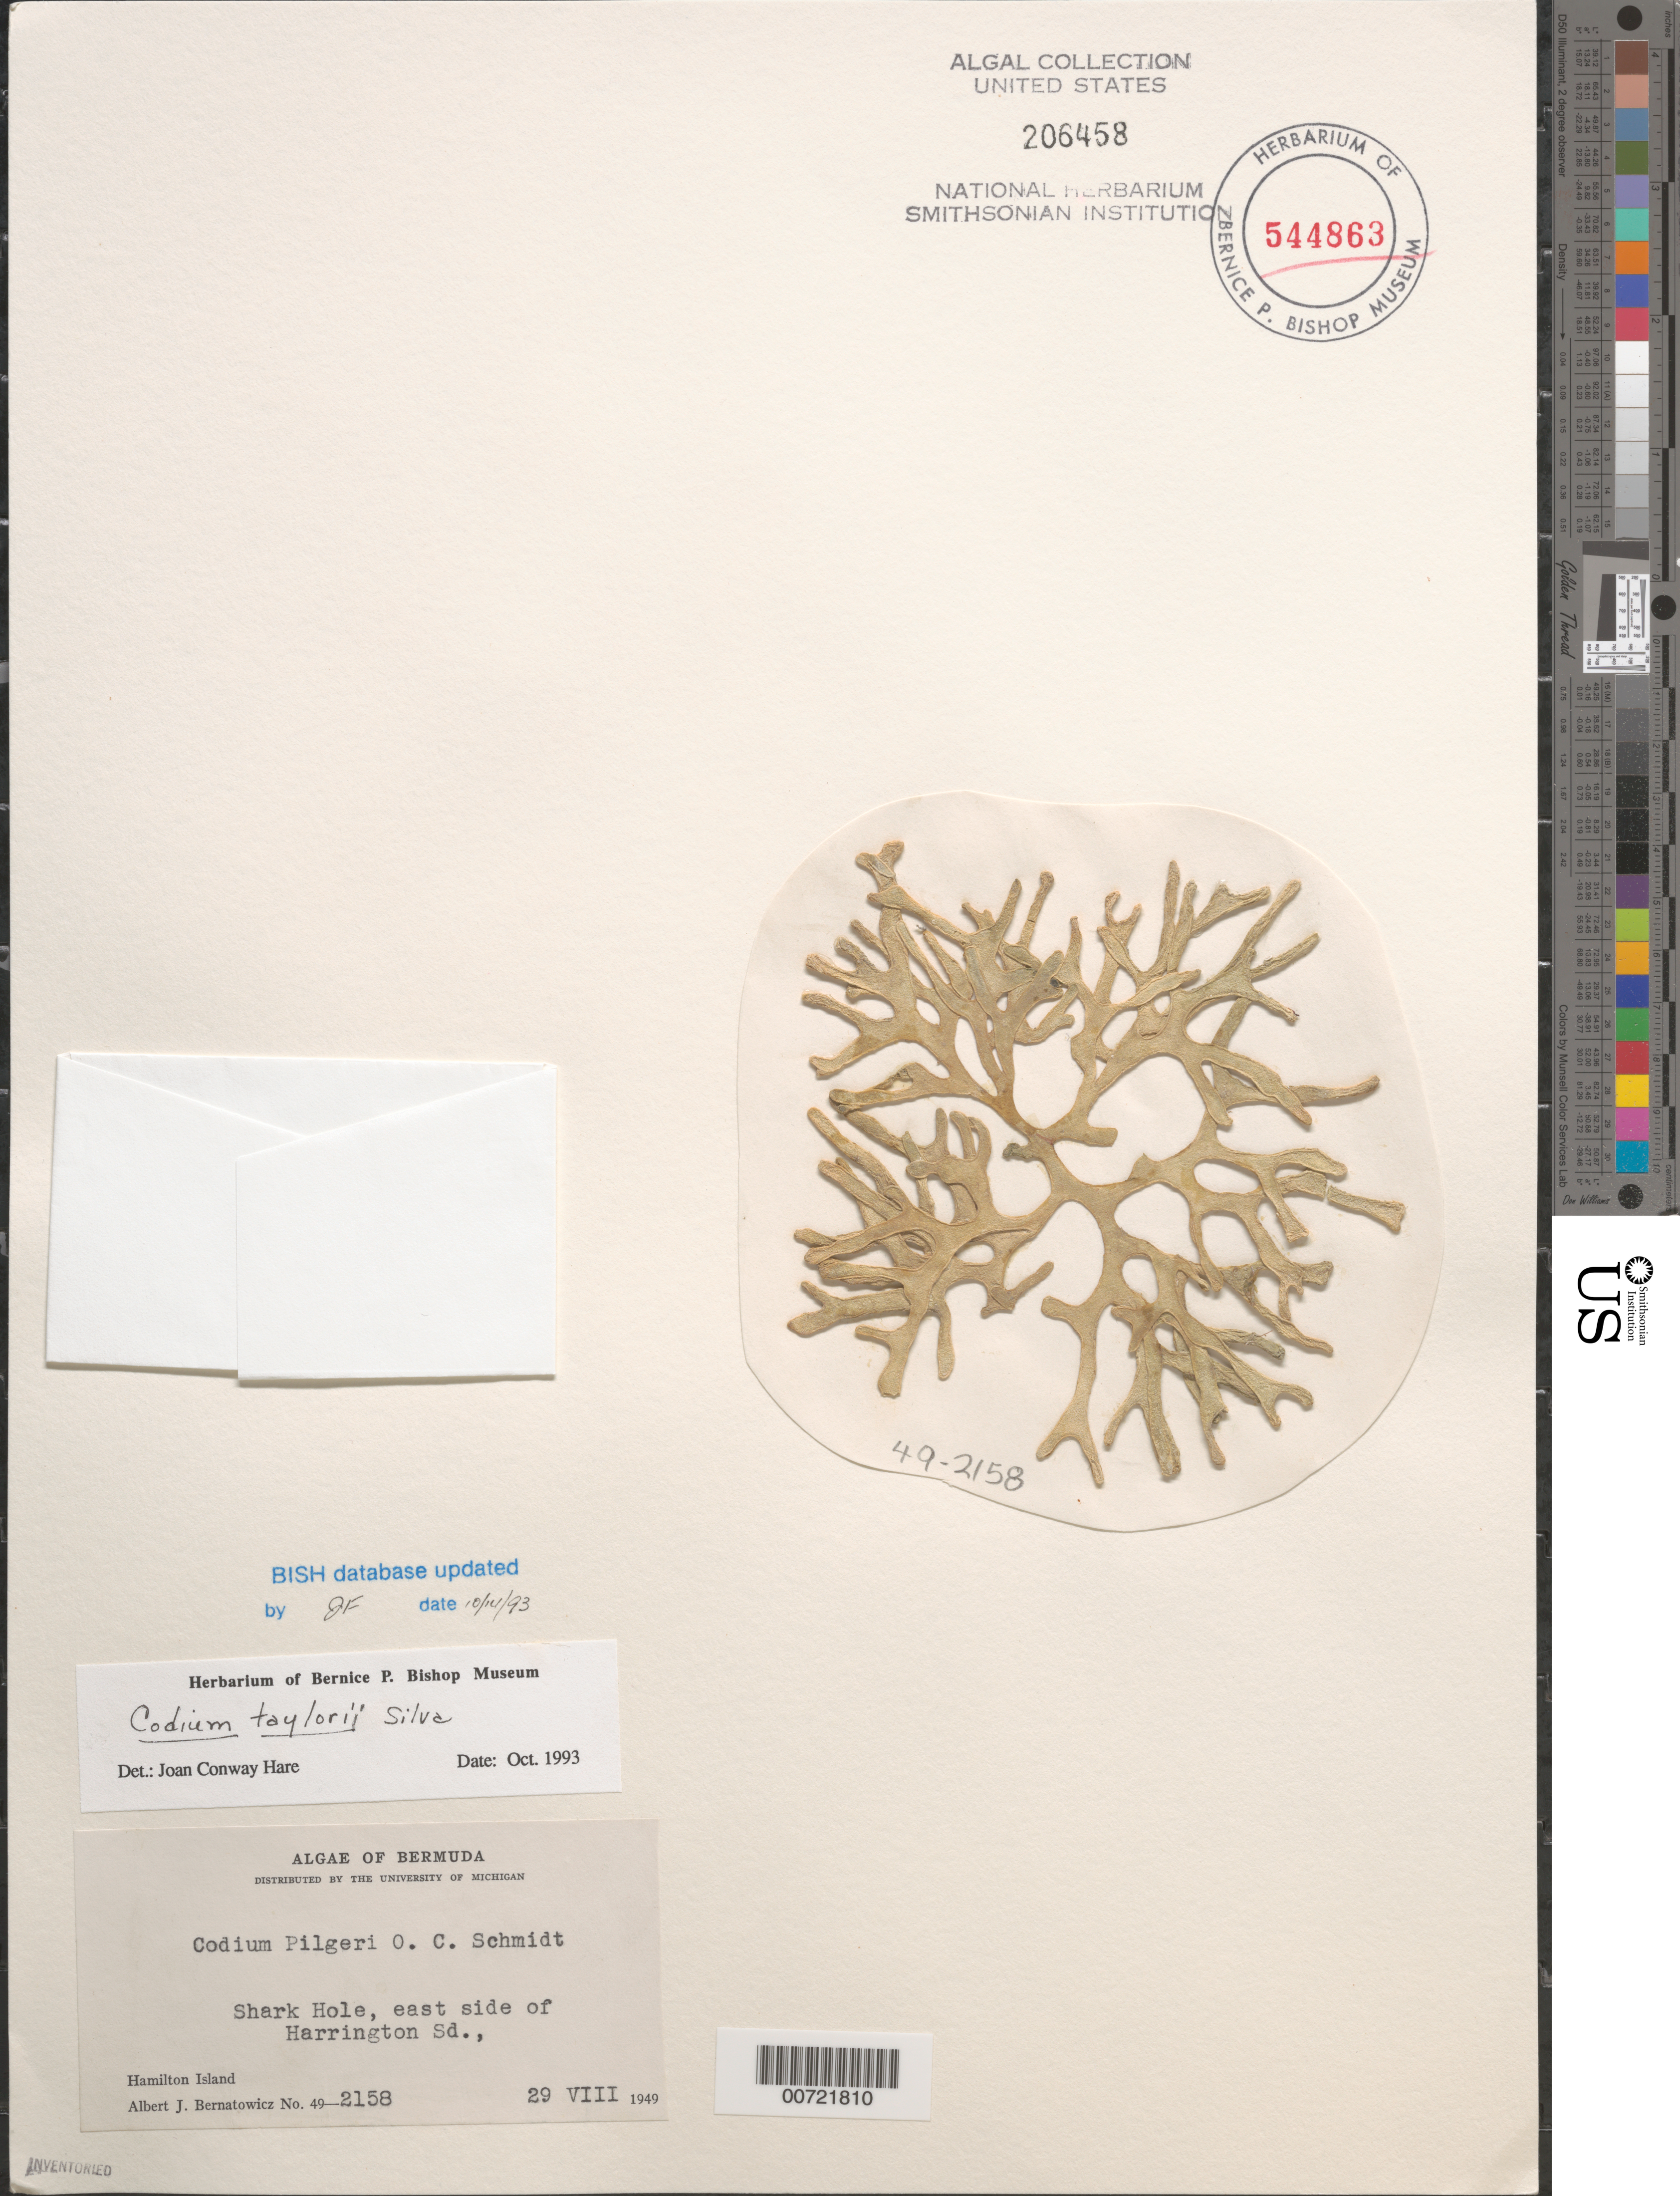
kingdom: Plantae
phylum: Chlorophyta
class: Ulvophyceae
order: Bryopsidales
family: Codiaceae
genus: Codium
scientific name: Codium taylorii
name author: P.C. Silva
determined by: Hare, Joan Conway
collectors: A. Bernatowicz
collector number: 49-2158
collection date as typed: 29 Aug 1949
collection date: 1949-08-29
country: Bermuda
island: Bermuda Island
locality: Shark Hole, Harrington Sound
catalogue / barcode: US 206458